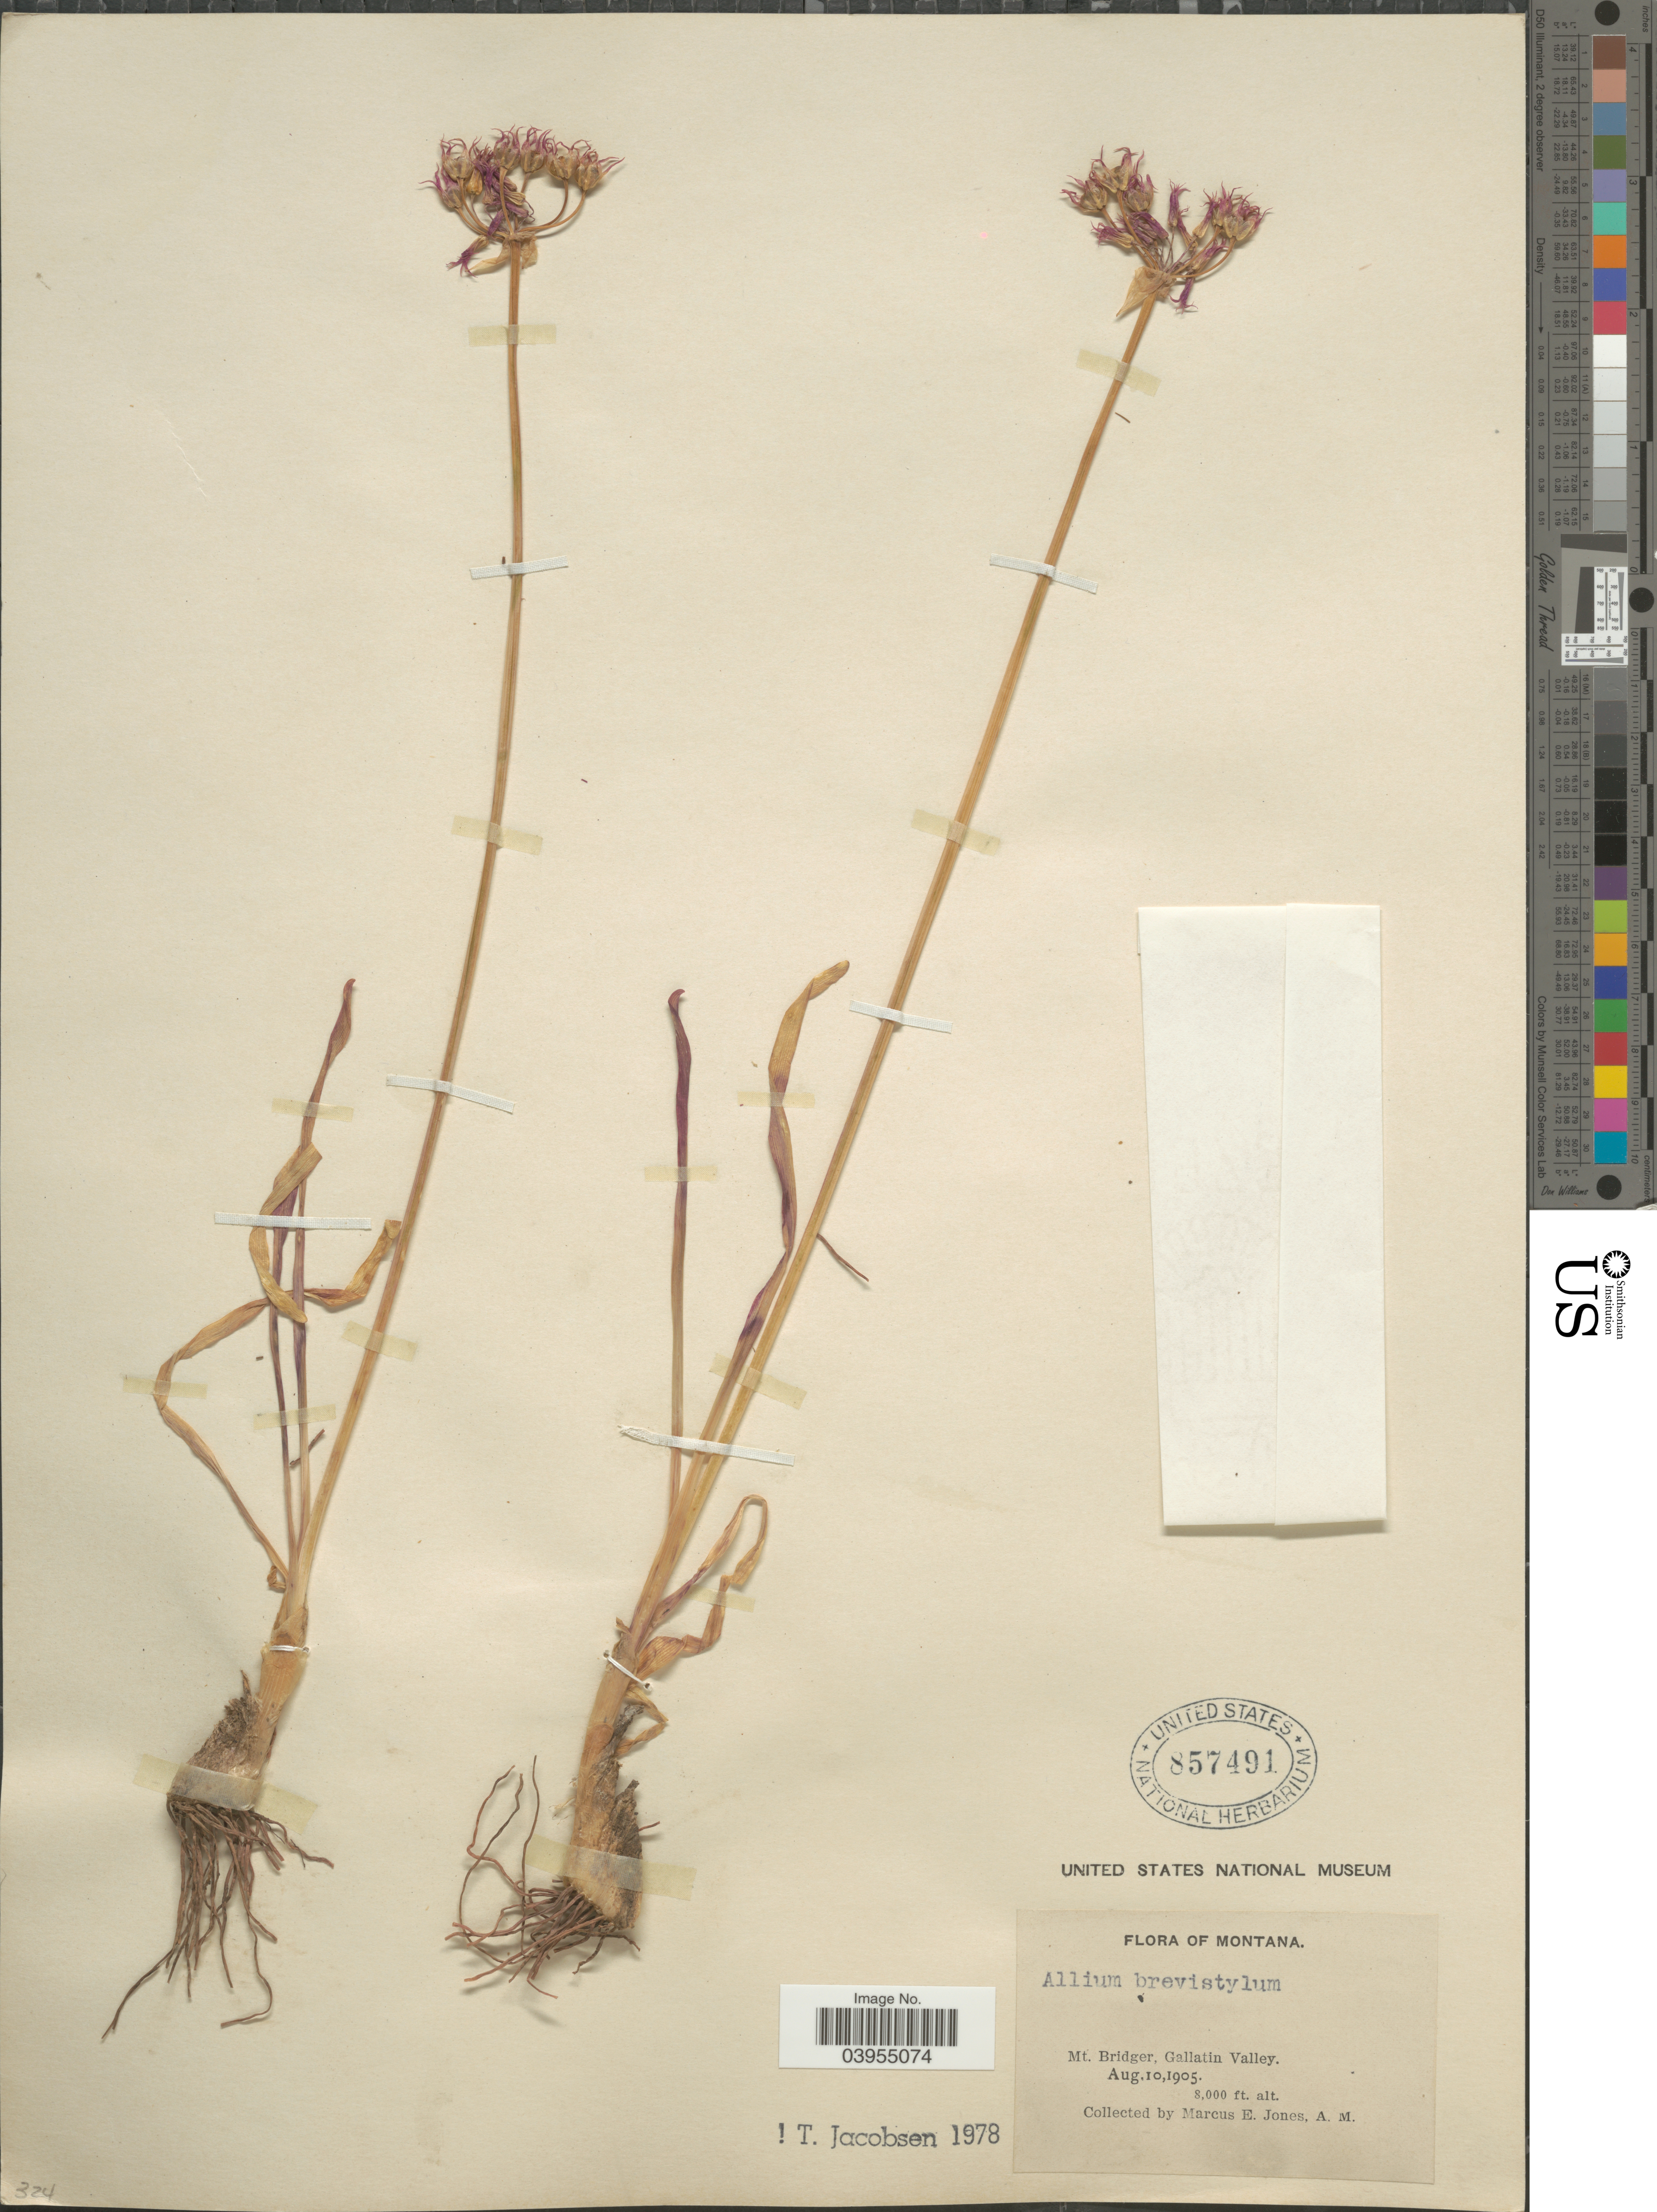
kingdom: Plantae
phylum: Tracheophyta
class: Liliopsida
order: Asparagales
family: Amaryllidaceae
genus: Allium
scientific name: Allium brevistylum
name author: S. Watson in C. King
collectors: M. E. Jones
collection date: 1905-08-10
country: United States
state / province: Montana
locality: Mt. Bridger, Gallatin Valley.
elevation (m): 2438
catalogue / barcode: US 857491